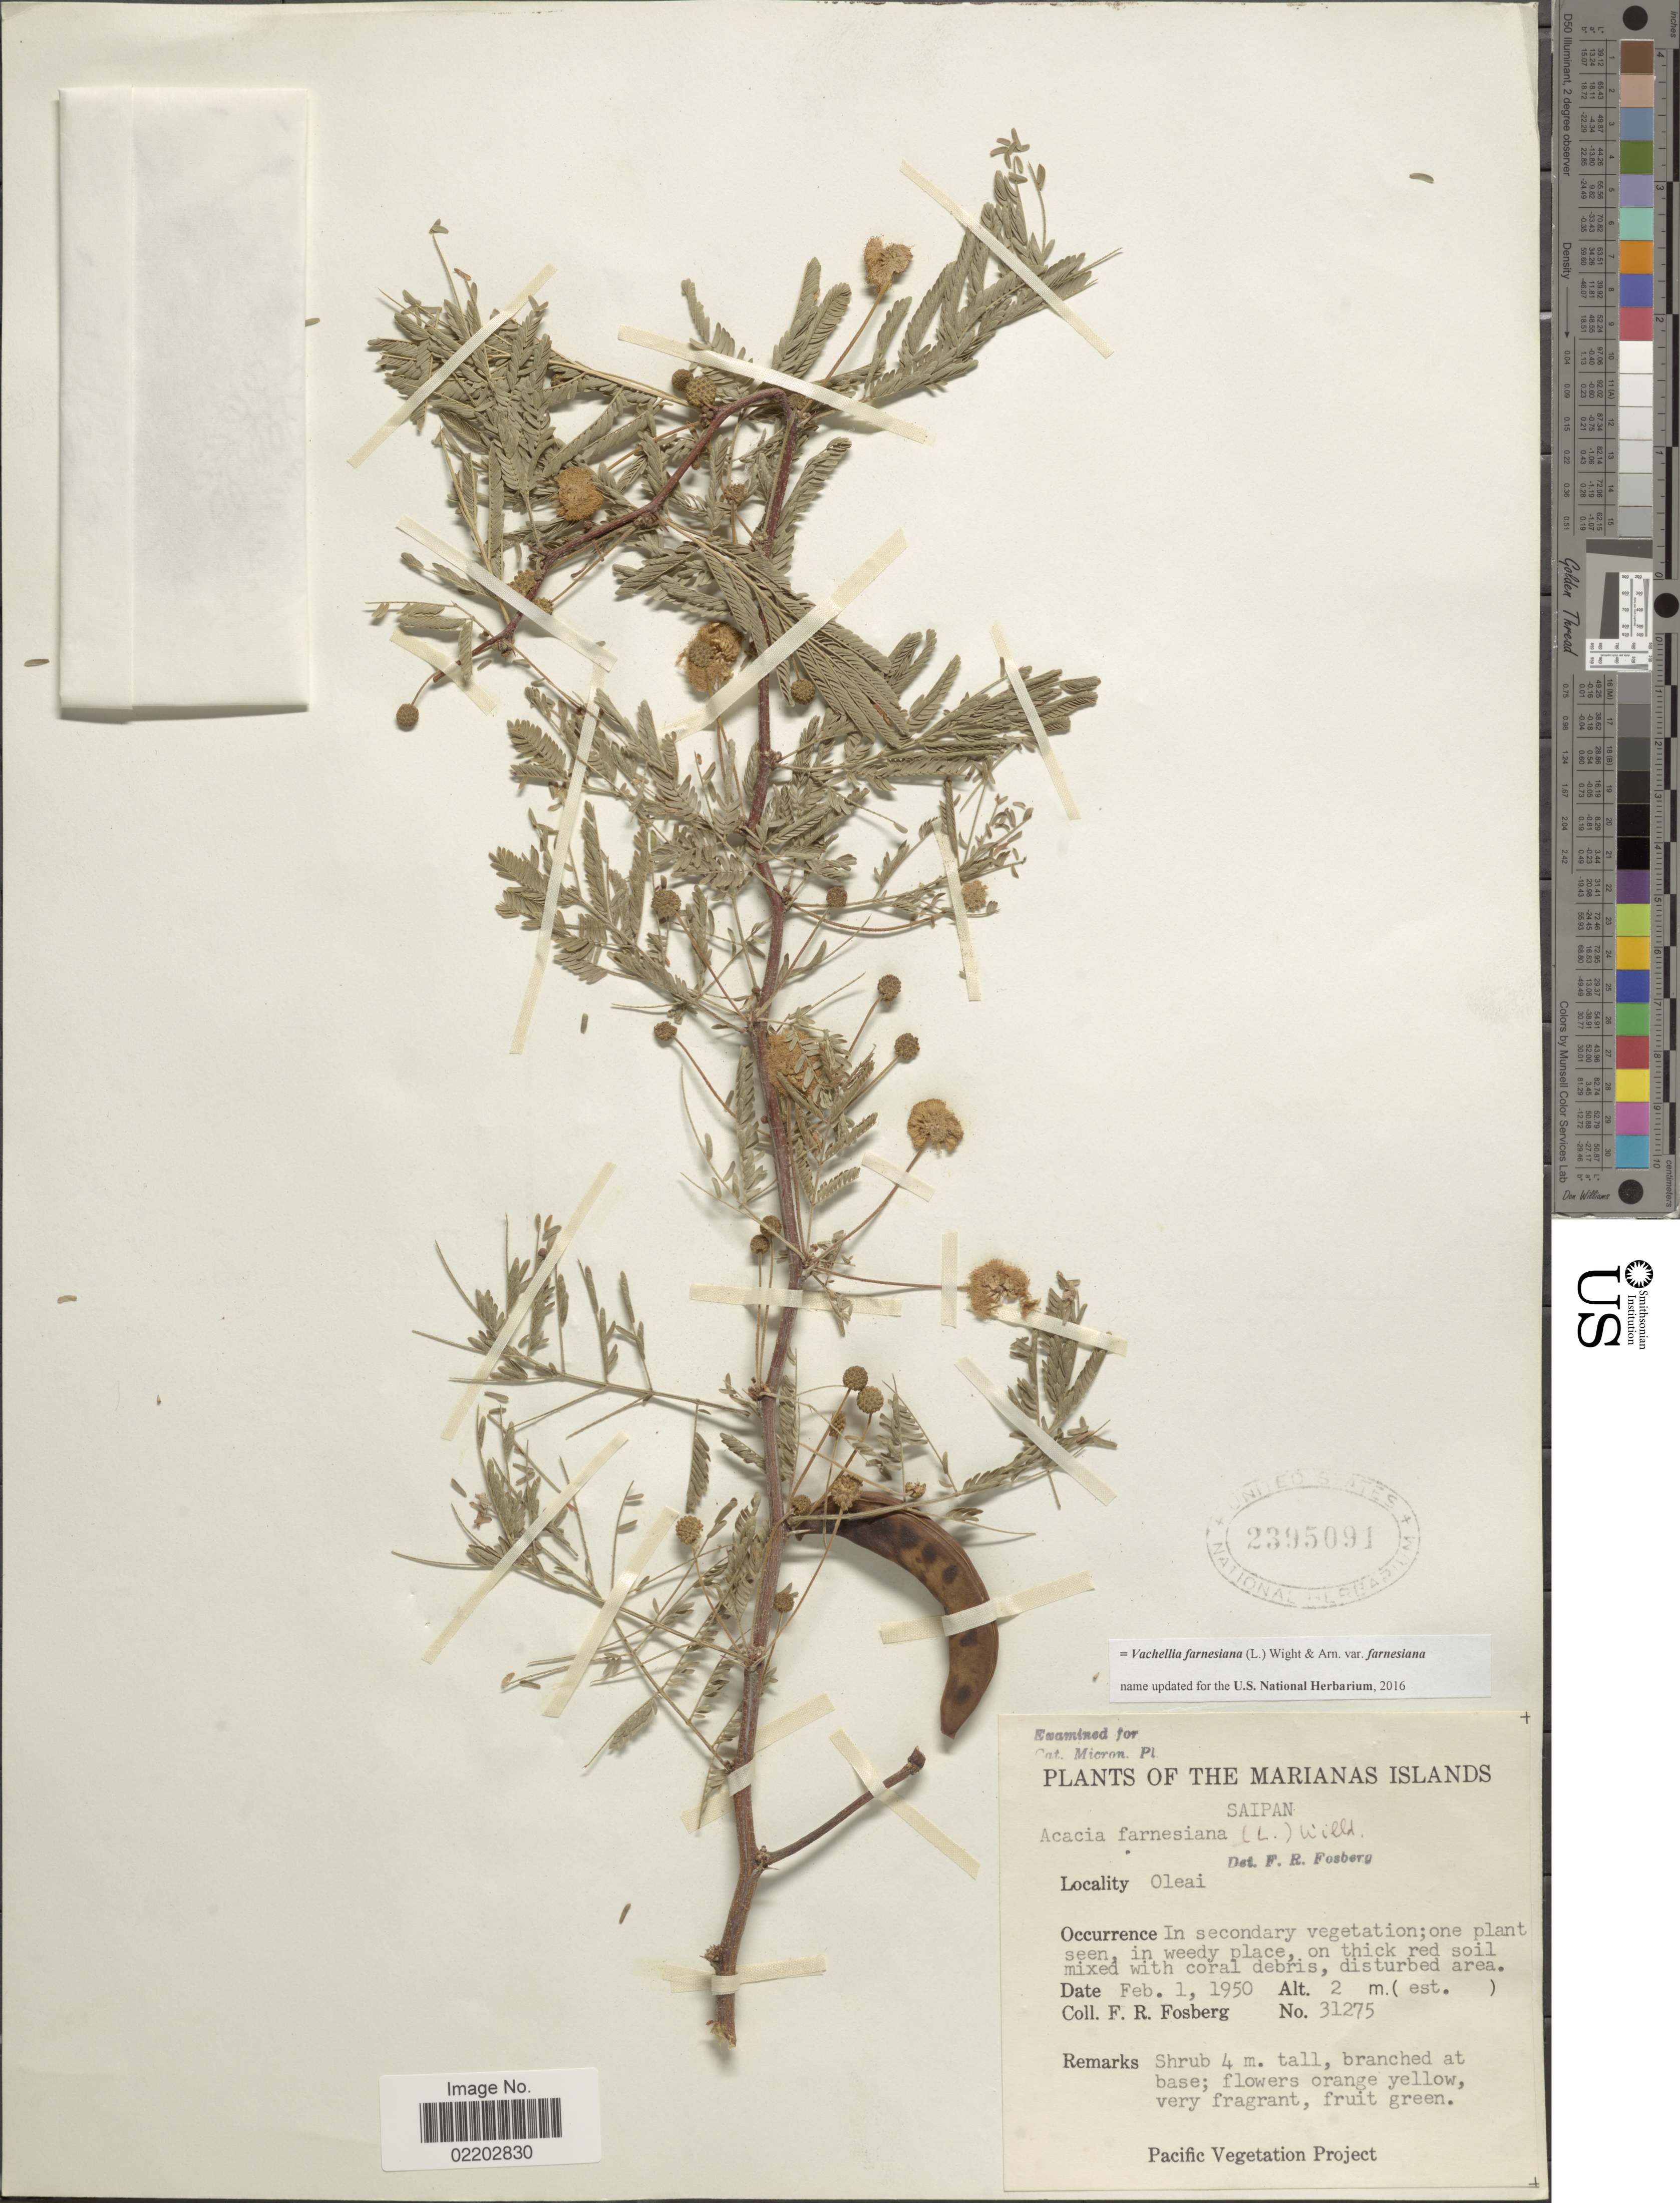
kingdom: Plantae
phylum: Tracheophyta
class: Magnoliopsida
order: Fabales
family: Fabaceae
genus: Vachellia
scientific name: Vachellia farnesiana var. farnesiana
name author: (L.) Wight & Arn.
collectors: F. R. Fosberg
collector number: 31275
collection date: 1950-02-01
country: Northern Mariana Islands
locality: Marianas Islands, Saipan, Oleai, in secondary vegetation; disturbed area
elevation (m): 2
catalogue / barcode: US 2395091